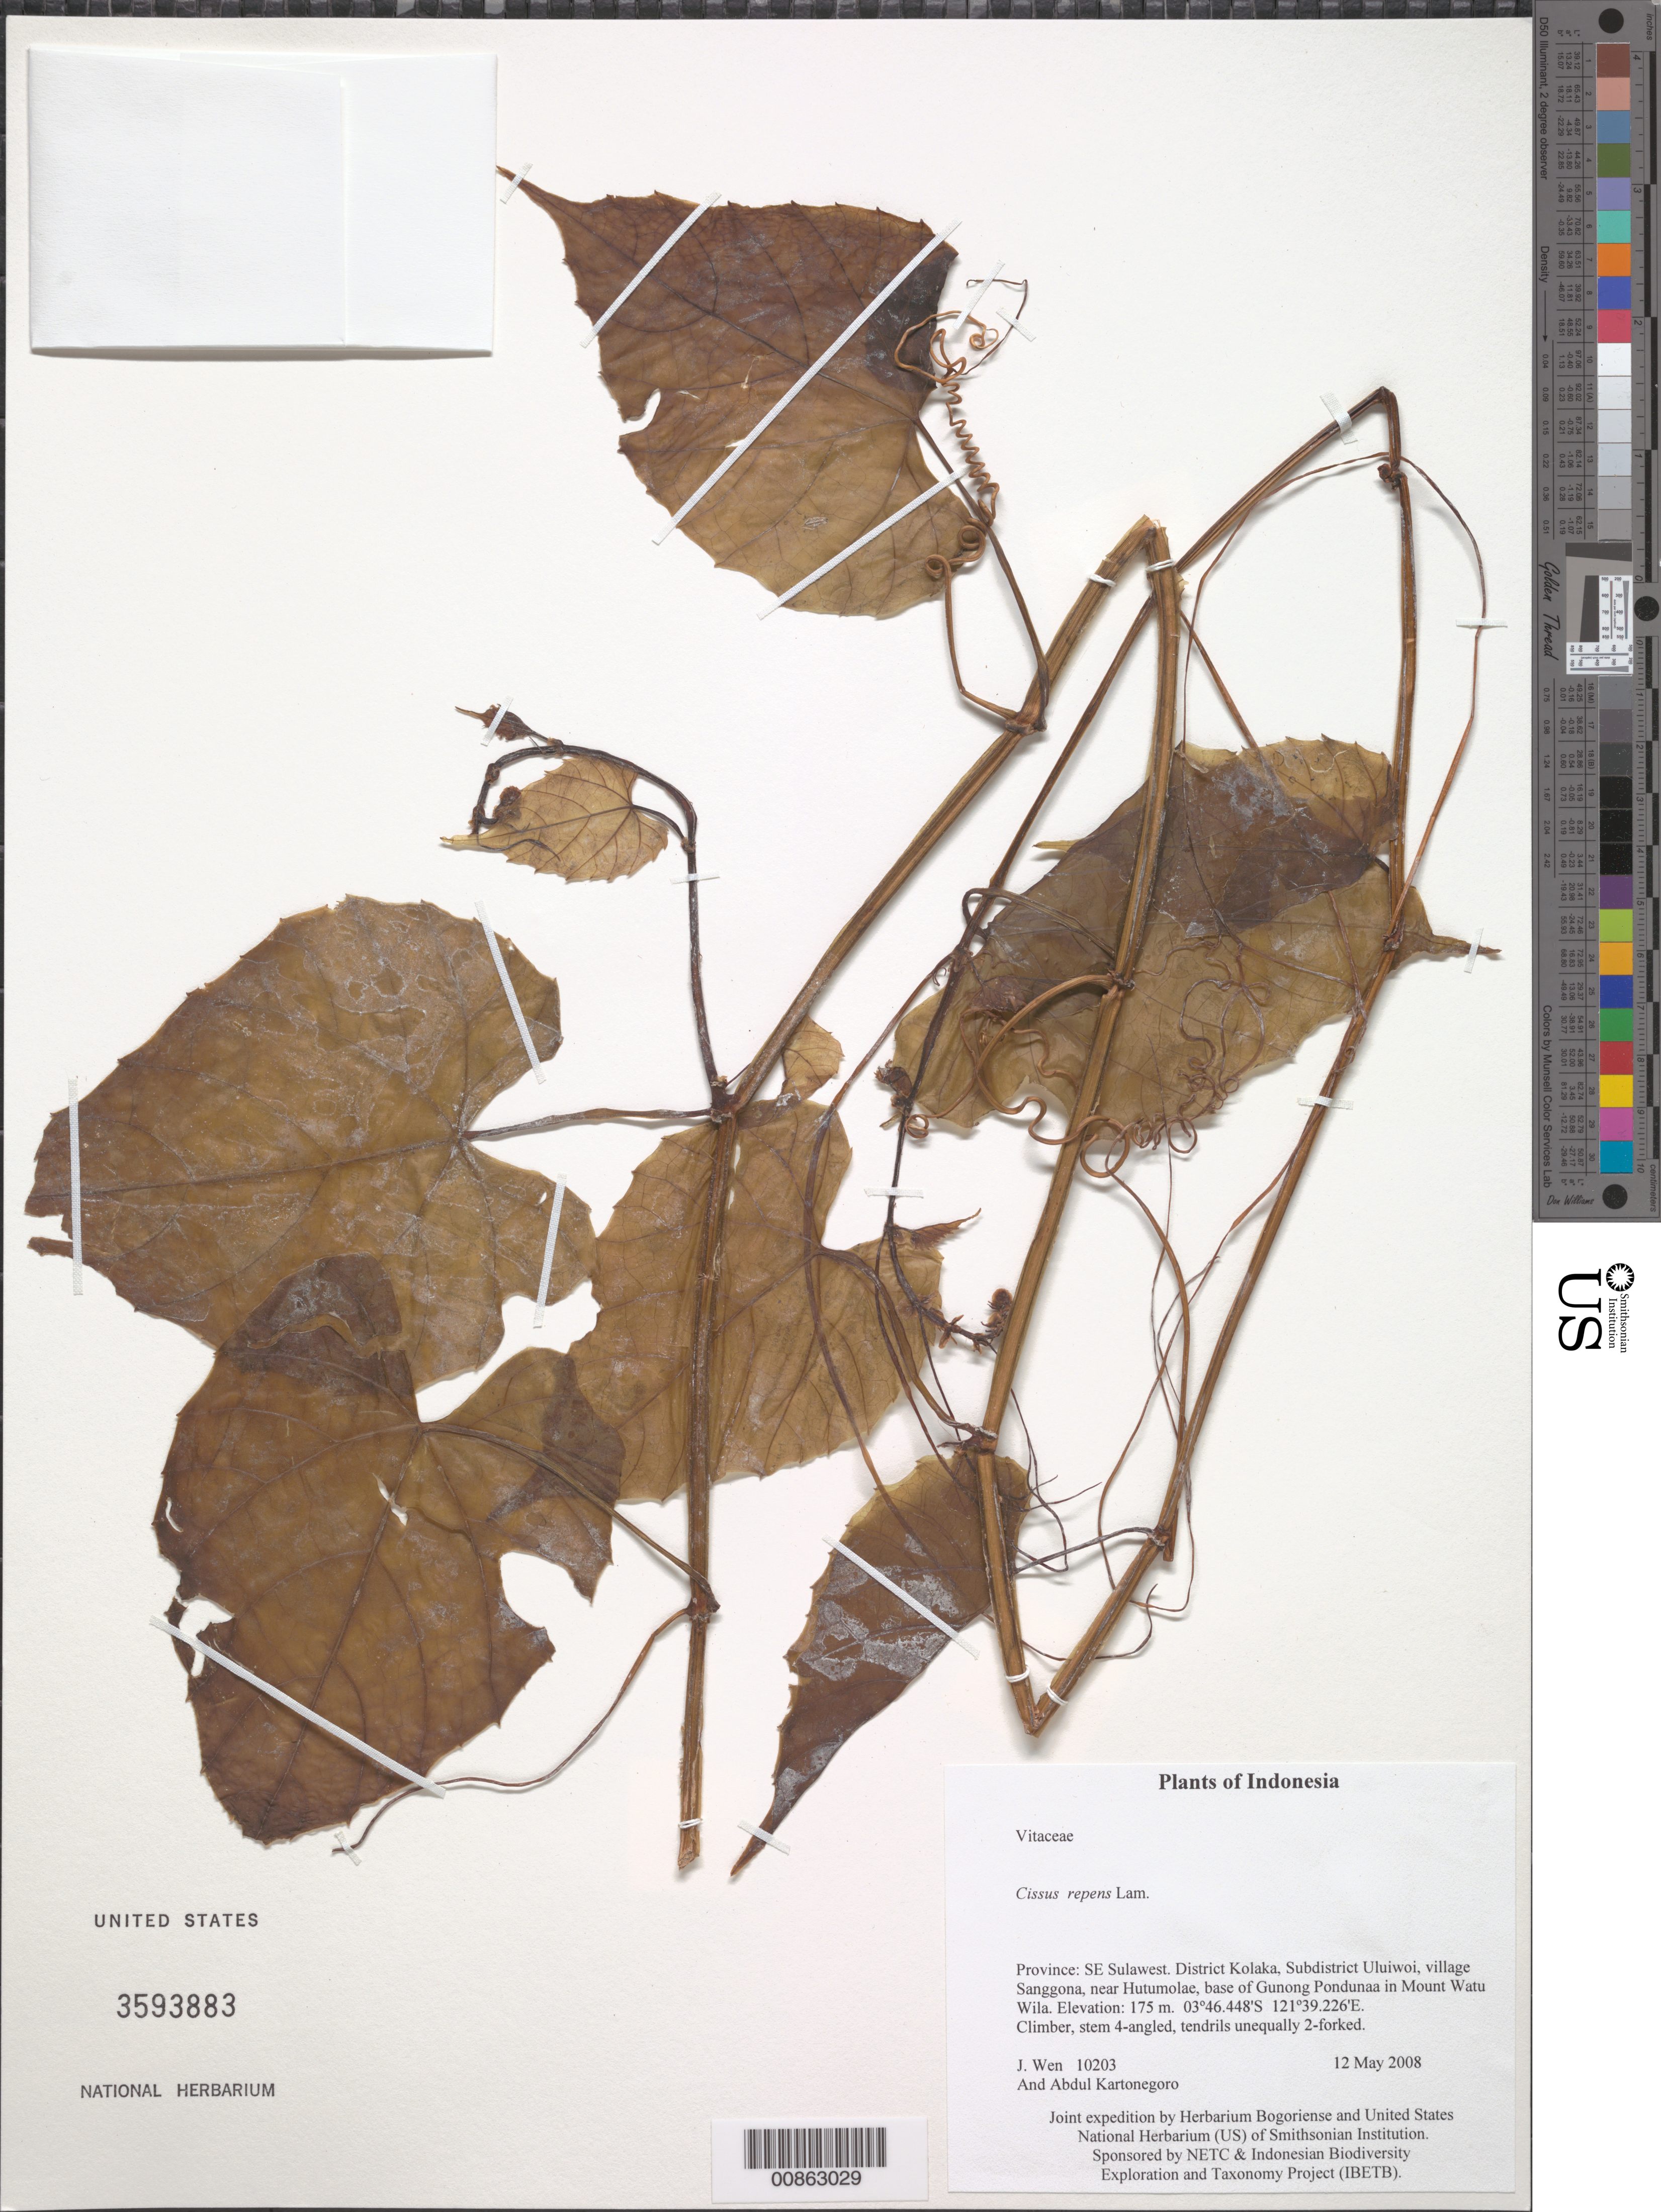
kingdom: Plantae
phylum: Tracheophyta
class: Magnoliopsida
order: Vitales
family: Vitaceae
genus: Cissus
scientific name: Cissus repens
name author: Lam.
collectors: J. Wen & A. Kartonegoro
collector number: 10203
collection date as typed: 12 May 2008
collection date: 2008-05-12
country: Indonesia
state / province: Sulawesi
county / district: Sulawesi Tenggara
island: Sulawesi [Celebes]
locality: District Kolaka, Subdistrict Uluiwoi, village Sanggona, near Hutumolae, base of Gunong Pondunaa in Mount Watu Wila.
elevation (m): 175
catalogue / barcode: US 3593883